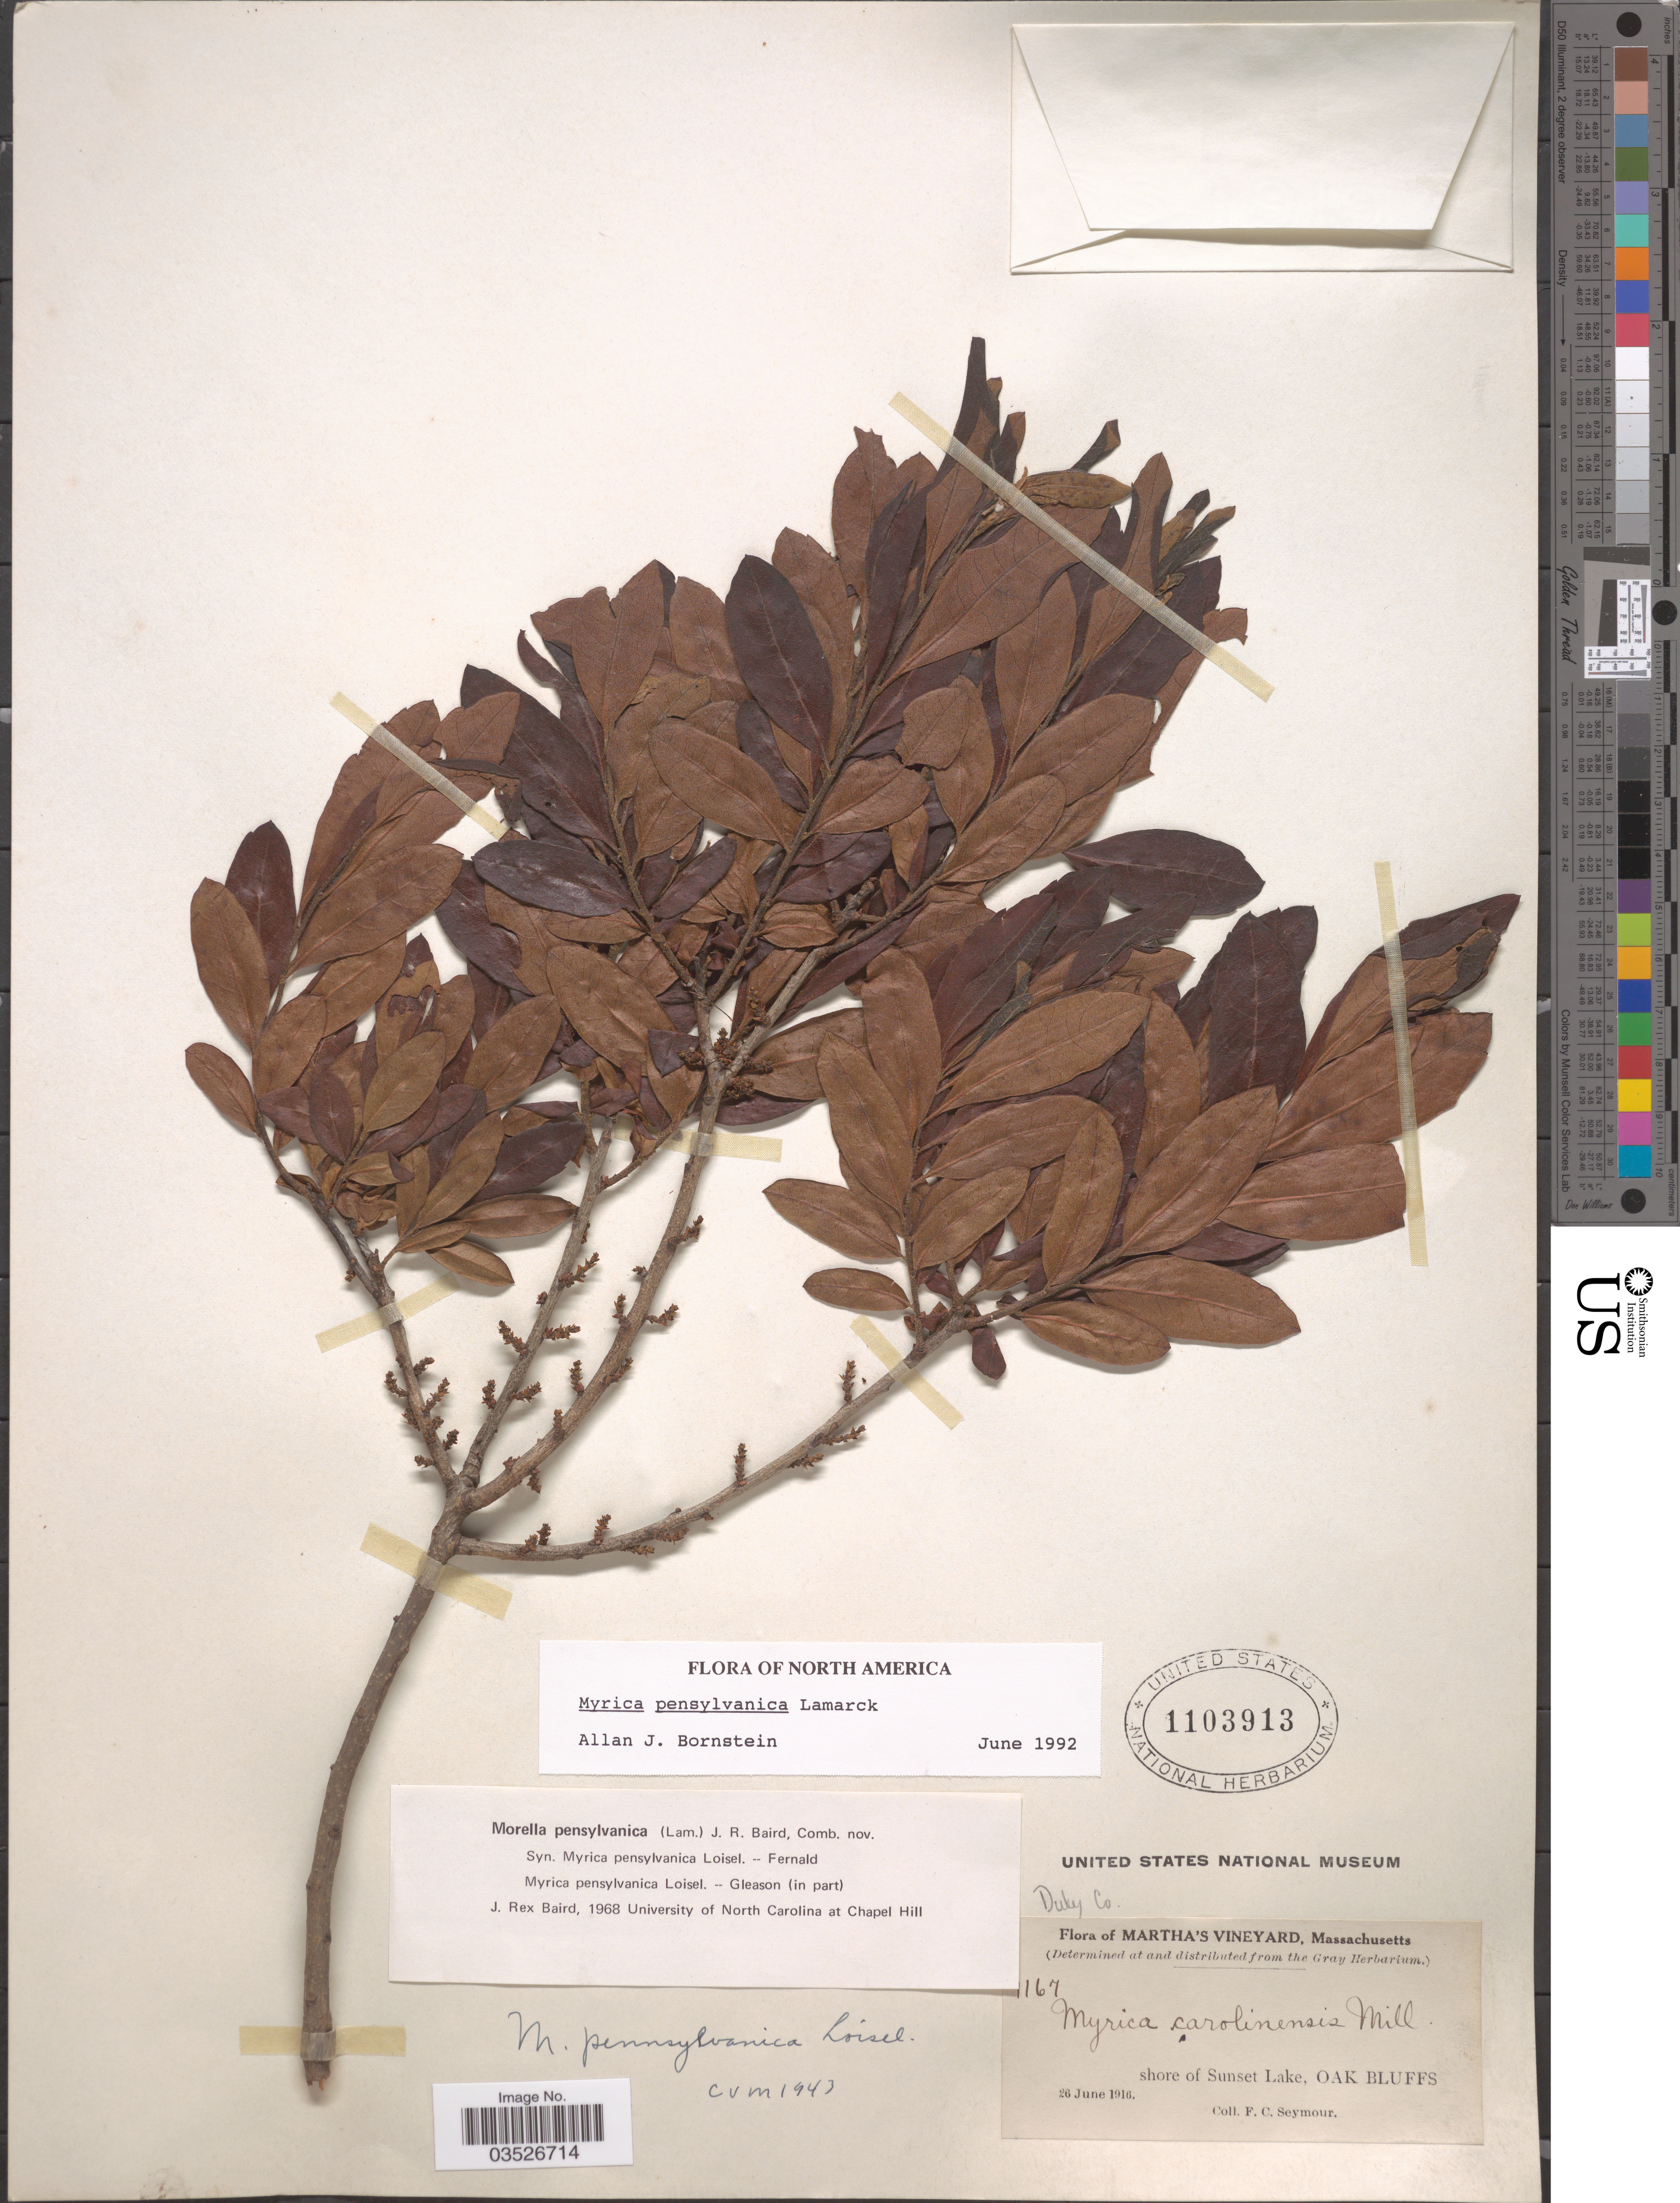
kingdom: Plantae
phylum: Tracheophyta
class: Magnoliopsida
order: Fagales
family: Myricaceae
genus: Morella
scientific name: Morella pensylvanica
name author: (Mirb.) Kartesz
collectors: F. C. Seymour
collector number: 1167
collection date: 1916-06-26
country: United States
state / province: Massachusetts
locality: Dukes Co. Martha's Vineyard. Shore of Sunset Lake, Oak Bluffs.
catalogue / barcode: US 1103913